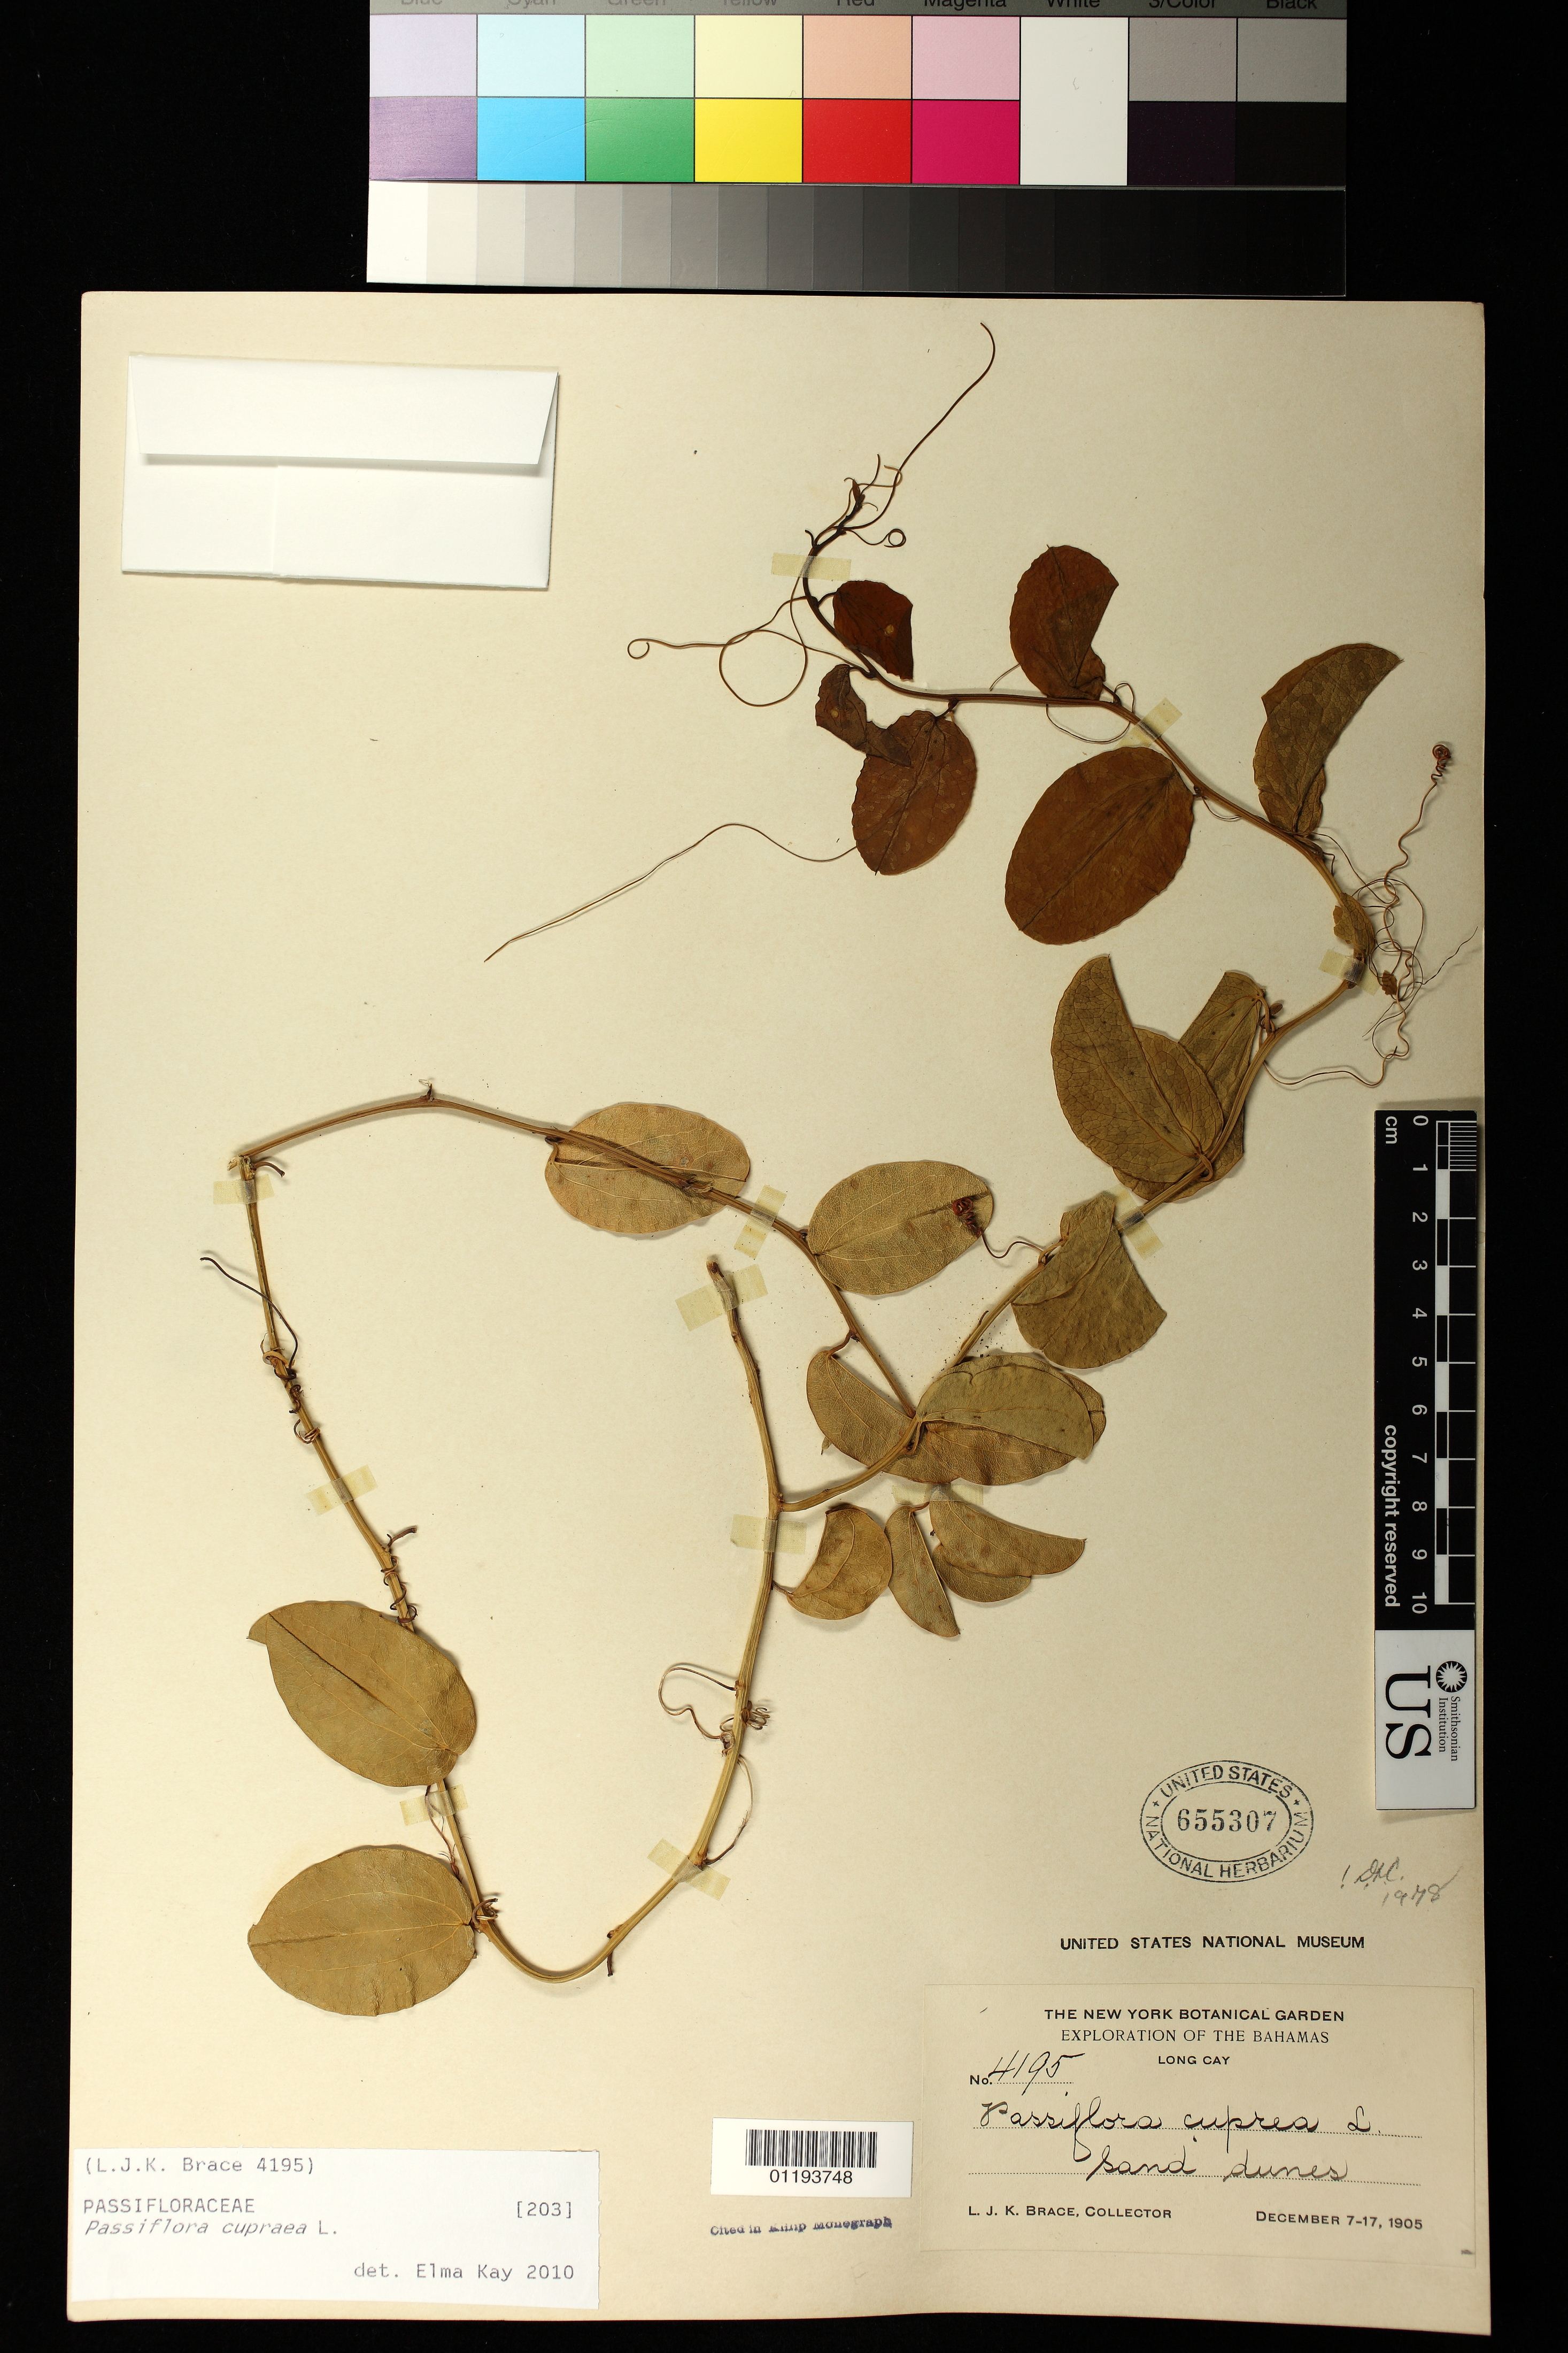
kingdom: Plantae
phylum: Tracheophyta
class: Magnoliopsida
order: Malpighiales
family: Passifloraceae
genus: Passiflora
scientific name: Passiflora cupraea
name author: L.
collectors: L. J. K. Brace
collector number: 4195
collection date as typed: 1905 Dec 07 1905 Dec 17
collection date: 1905-12-07/1905-12-17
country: Bahamas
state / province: Crooked Island and Long Cay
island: Long Cay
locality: Long Cay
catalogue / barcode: US 655307